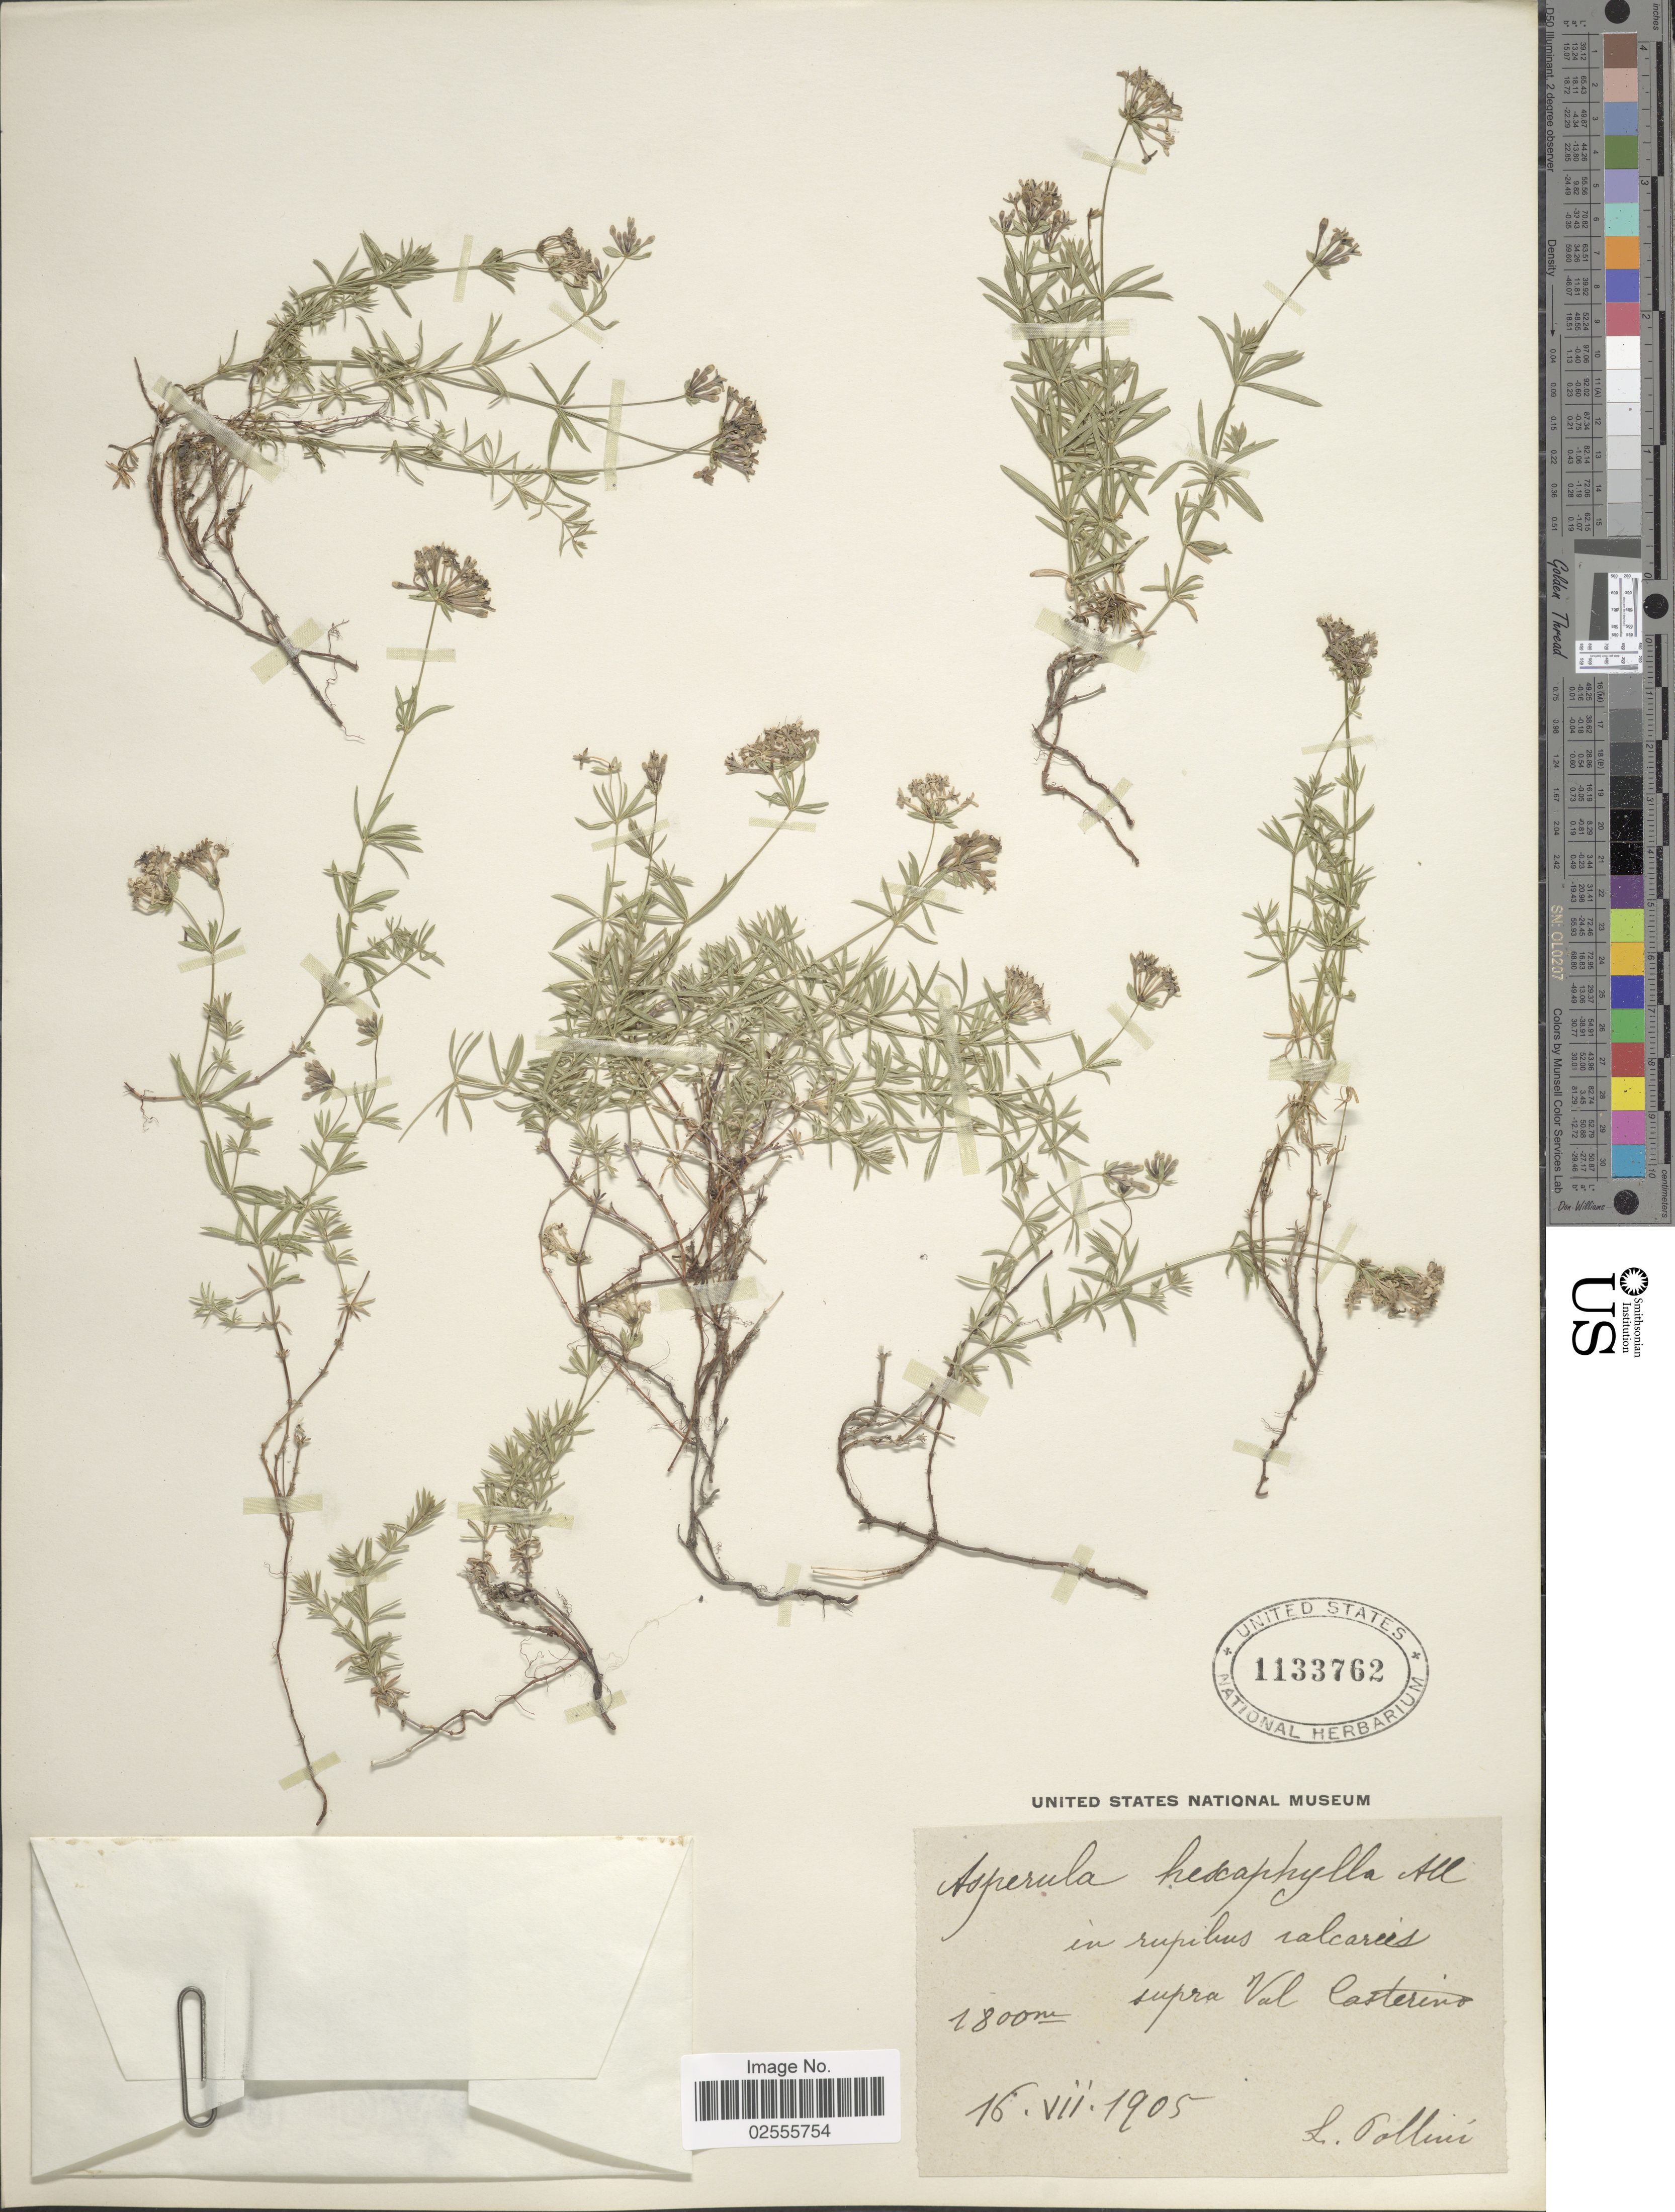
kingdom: Plantae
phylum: Tracheophyta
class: Magnoliopsida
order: Gentianales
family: Rubiaceae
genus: Asperula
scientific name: Asperula hexaphylla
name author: All.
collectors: L. Pollini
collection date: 1905-07-16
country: France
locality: In rupibus calcareis supra Val Casterino.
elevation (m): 1800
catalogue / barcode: US 1133762